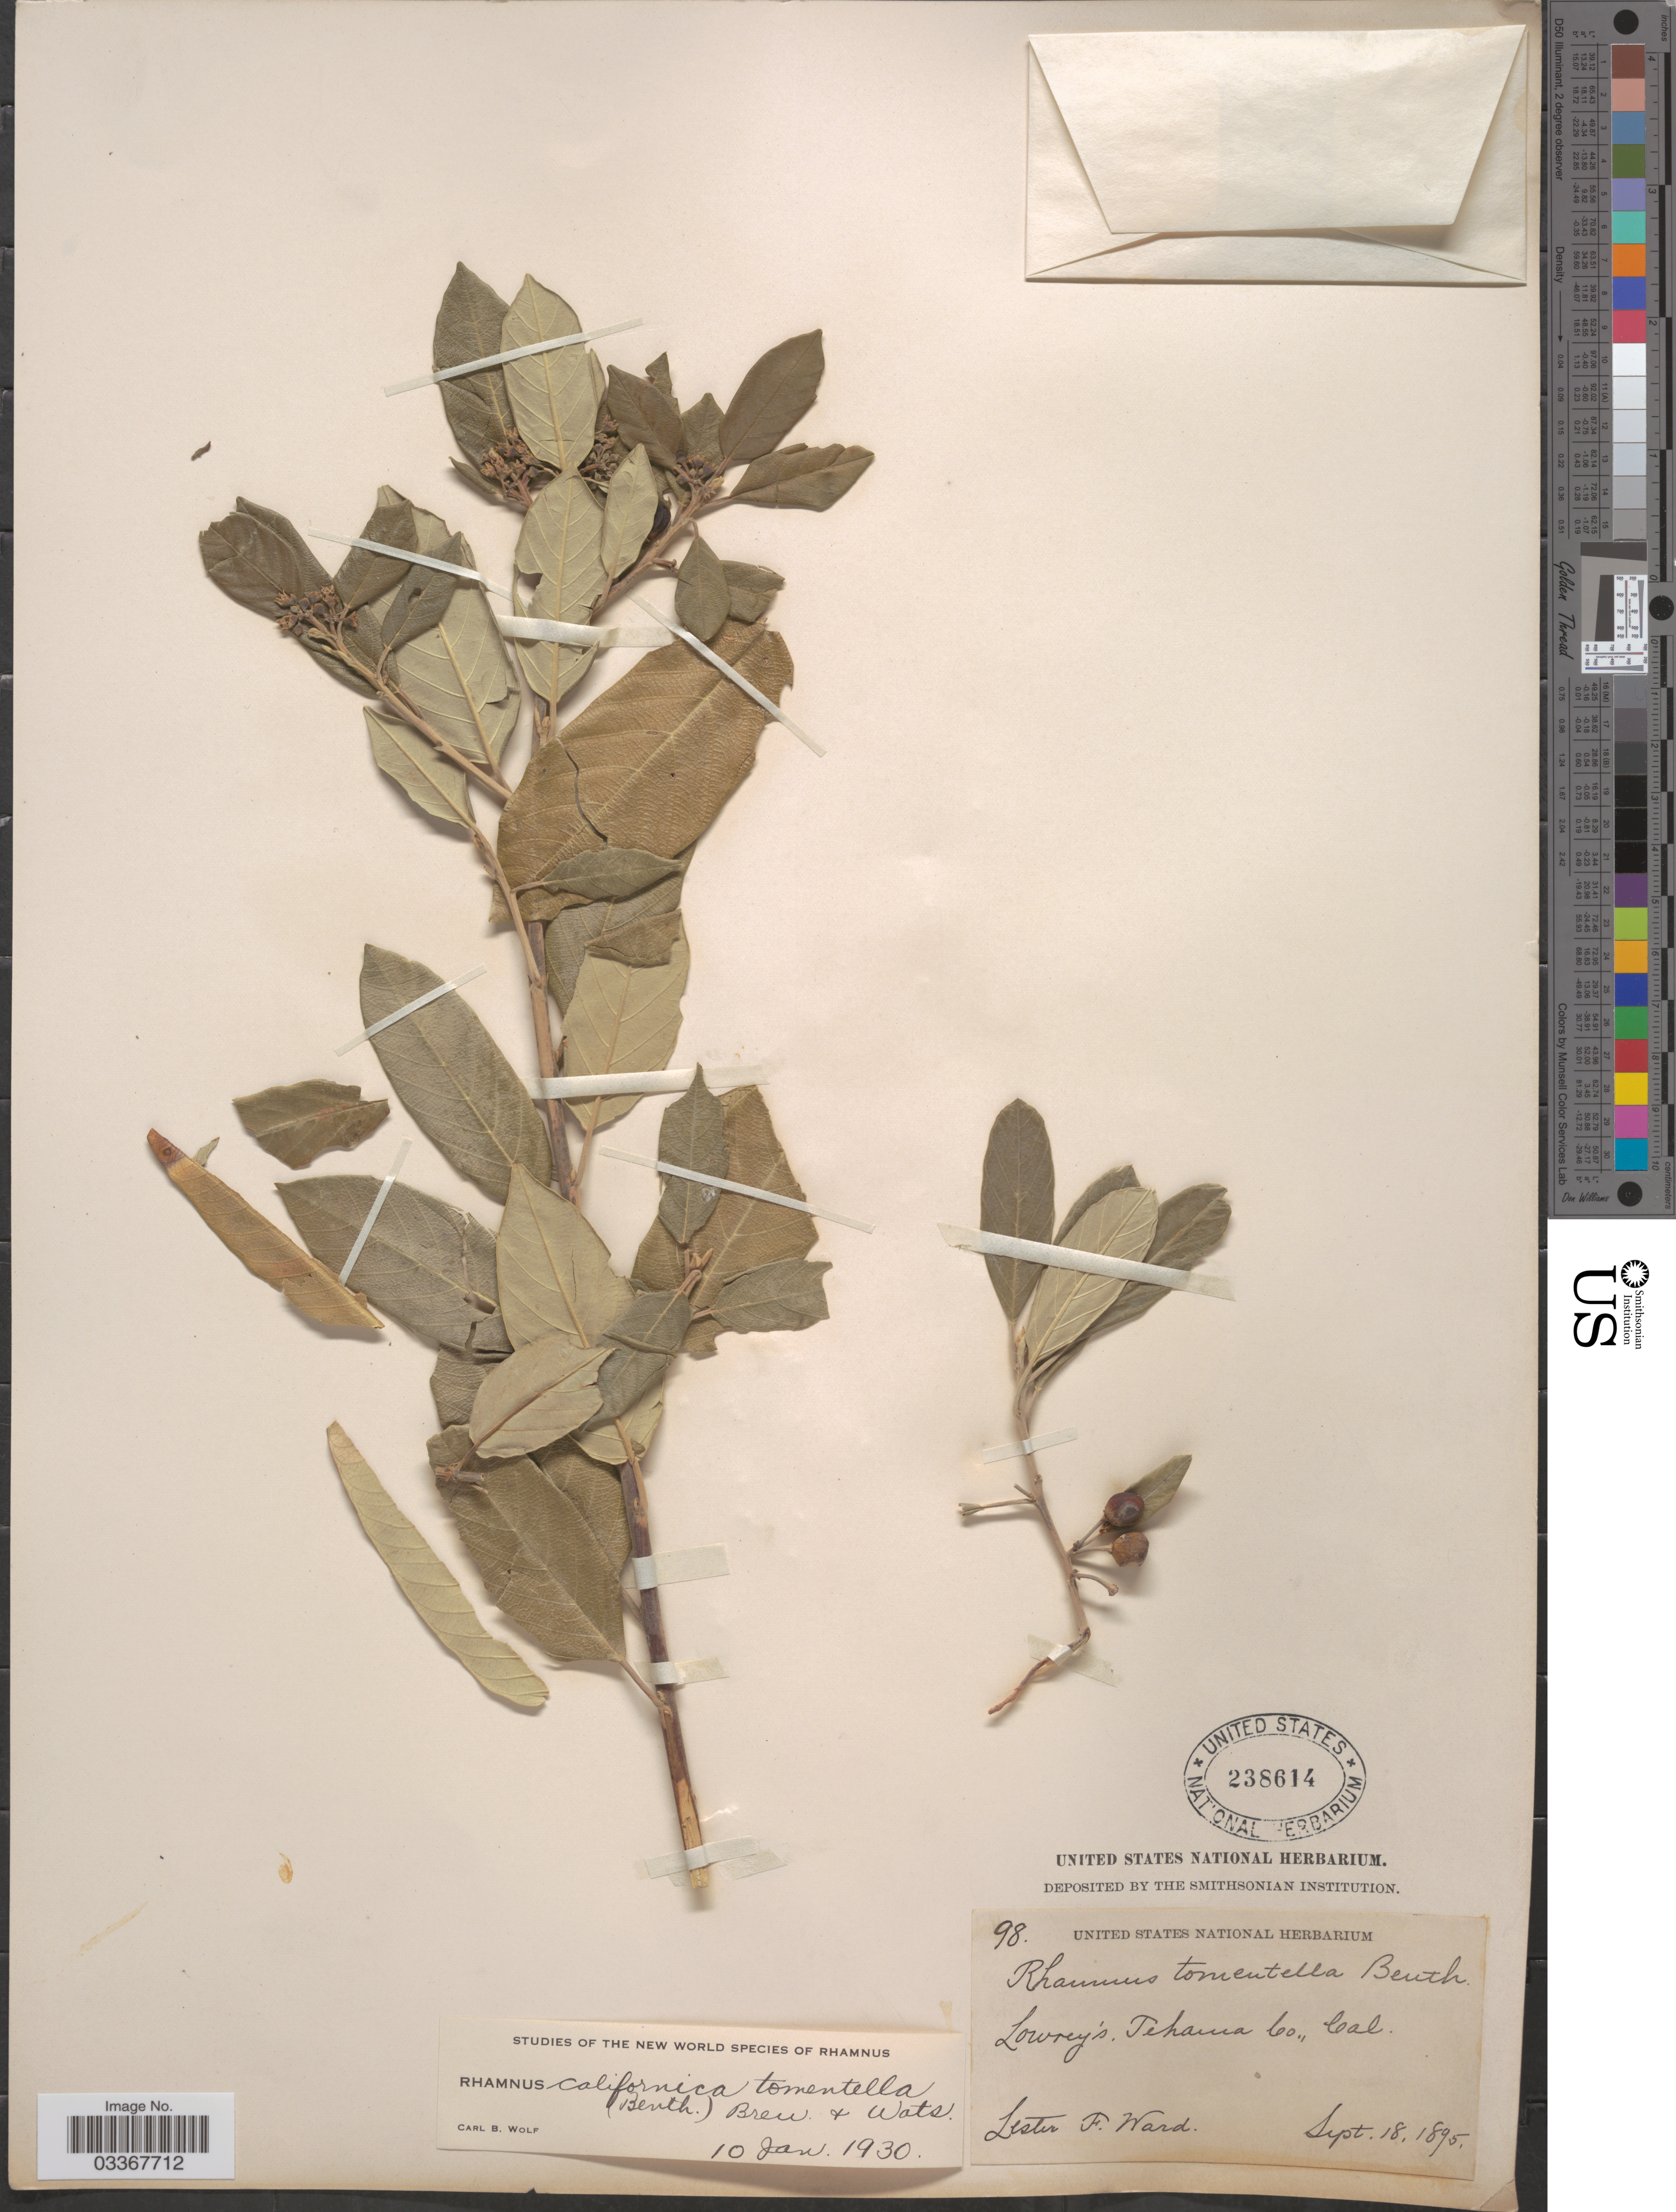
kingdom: Plantae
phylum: Tracheophyta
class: Magnoliopsida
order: Rosales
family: Rhamnaceae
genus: Frangula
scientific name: Frangula californica subsp. tomentella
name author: (Benth.) Kartesz & Gandhi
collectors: L. F. Ward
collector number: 98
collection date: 1895-09-18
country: United States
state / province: California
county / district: Tehama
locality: Lowrey's Tehama Co.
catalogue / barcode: US 238614